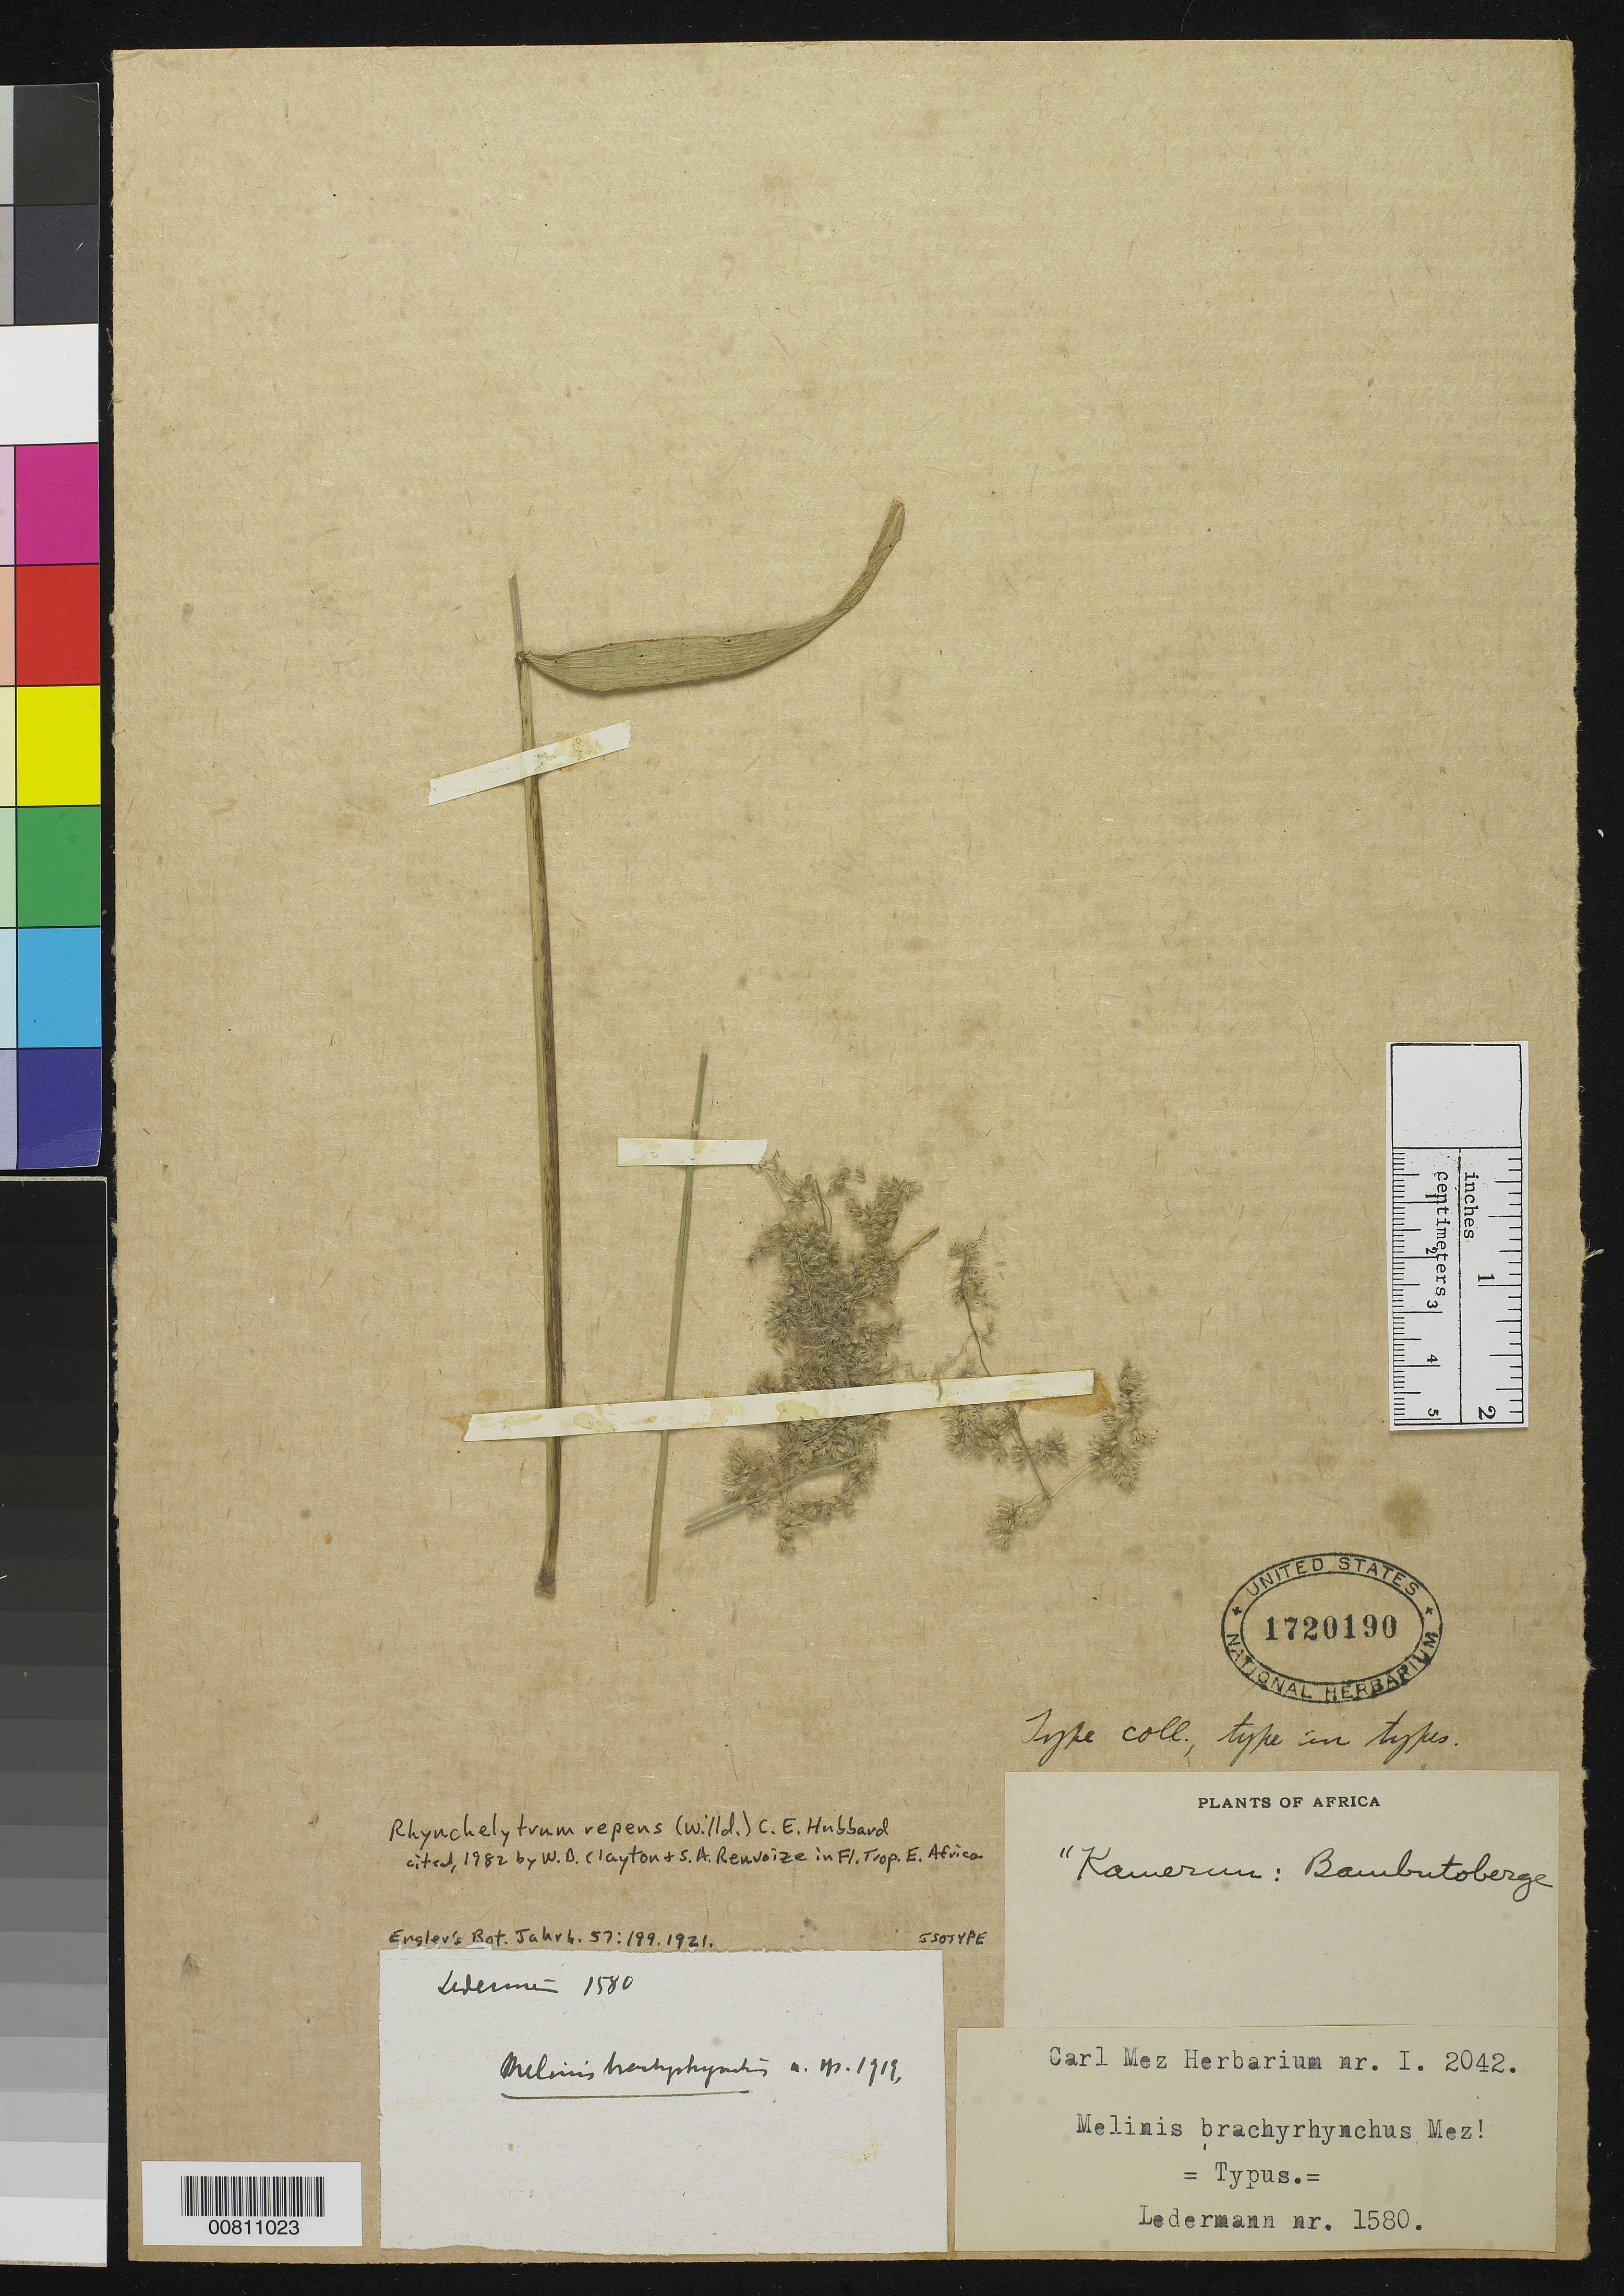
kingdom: Plantae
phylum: Tracheophyta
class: Liliopsida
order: Poales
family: Poaceae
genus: Melinis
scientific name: Melinis brachyrhynchus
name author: Mez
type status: Isotype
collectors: C. Ledermann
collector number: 1580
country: Cameroon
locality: Kamerun: Bambutoberge.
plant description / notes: Carl Mez Herbarium nr. I. 2042.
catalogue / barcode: US 1720190